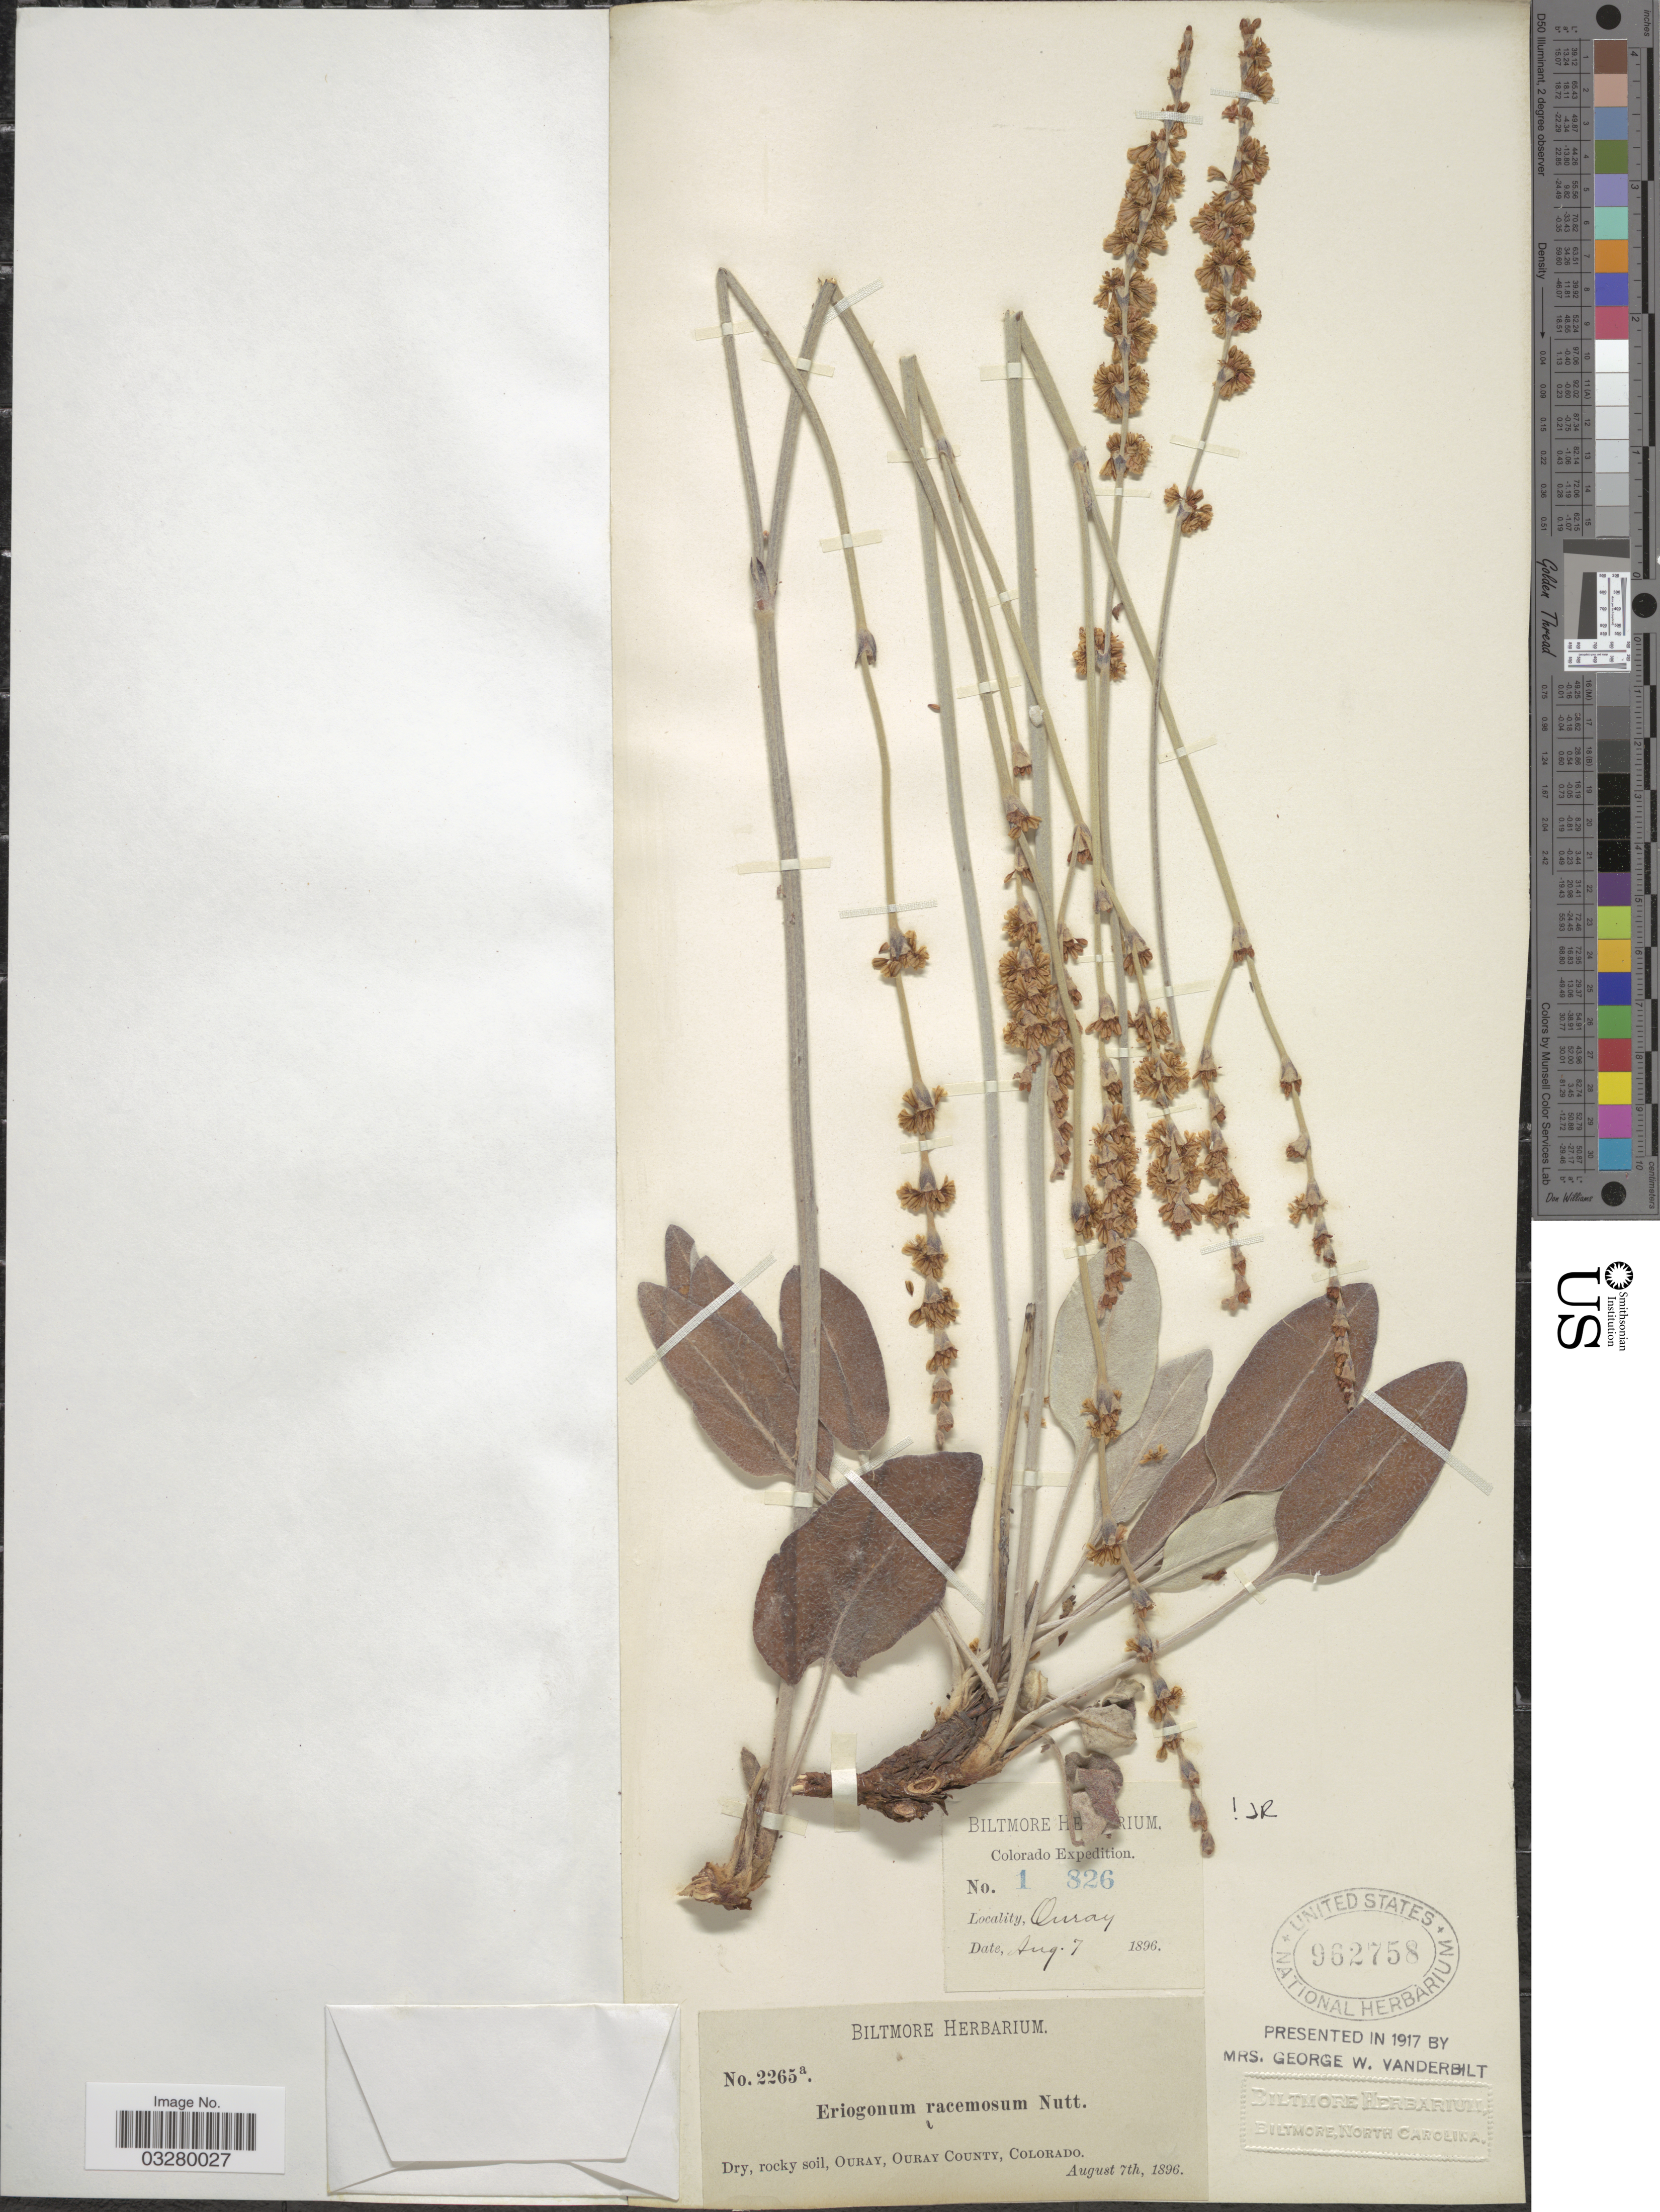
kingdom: Plantae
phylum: Tracheophyta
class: Magnoliopsida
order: Caryophyllales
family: Polygonaceae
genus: Eriogonum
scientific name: Eriogonum racemosum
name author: Nutt.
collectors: ex herb. Biltmore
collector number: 2265a/1826?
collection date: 1896-08-07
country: United States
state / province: Colorado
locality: Dry, rocky soil, Ouray, Ouray County.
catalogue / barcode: US 962758